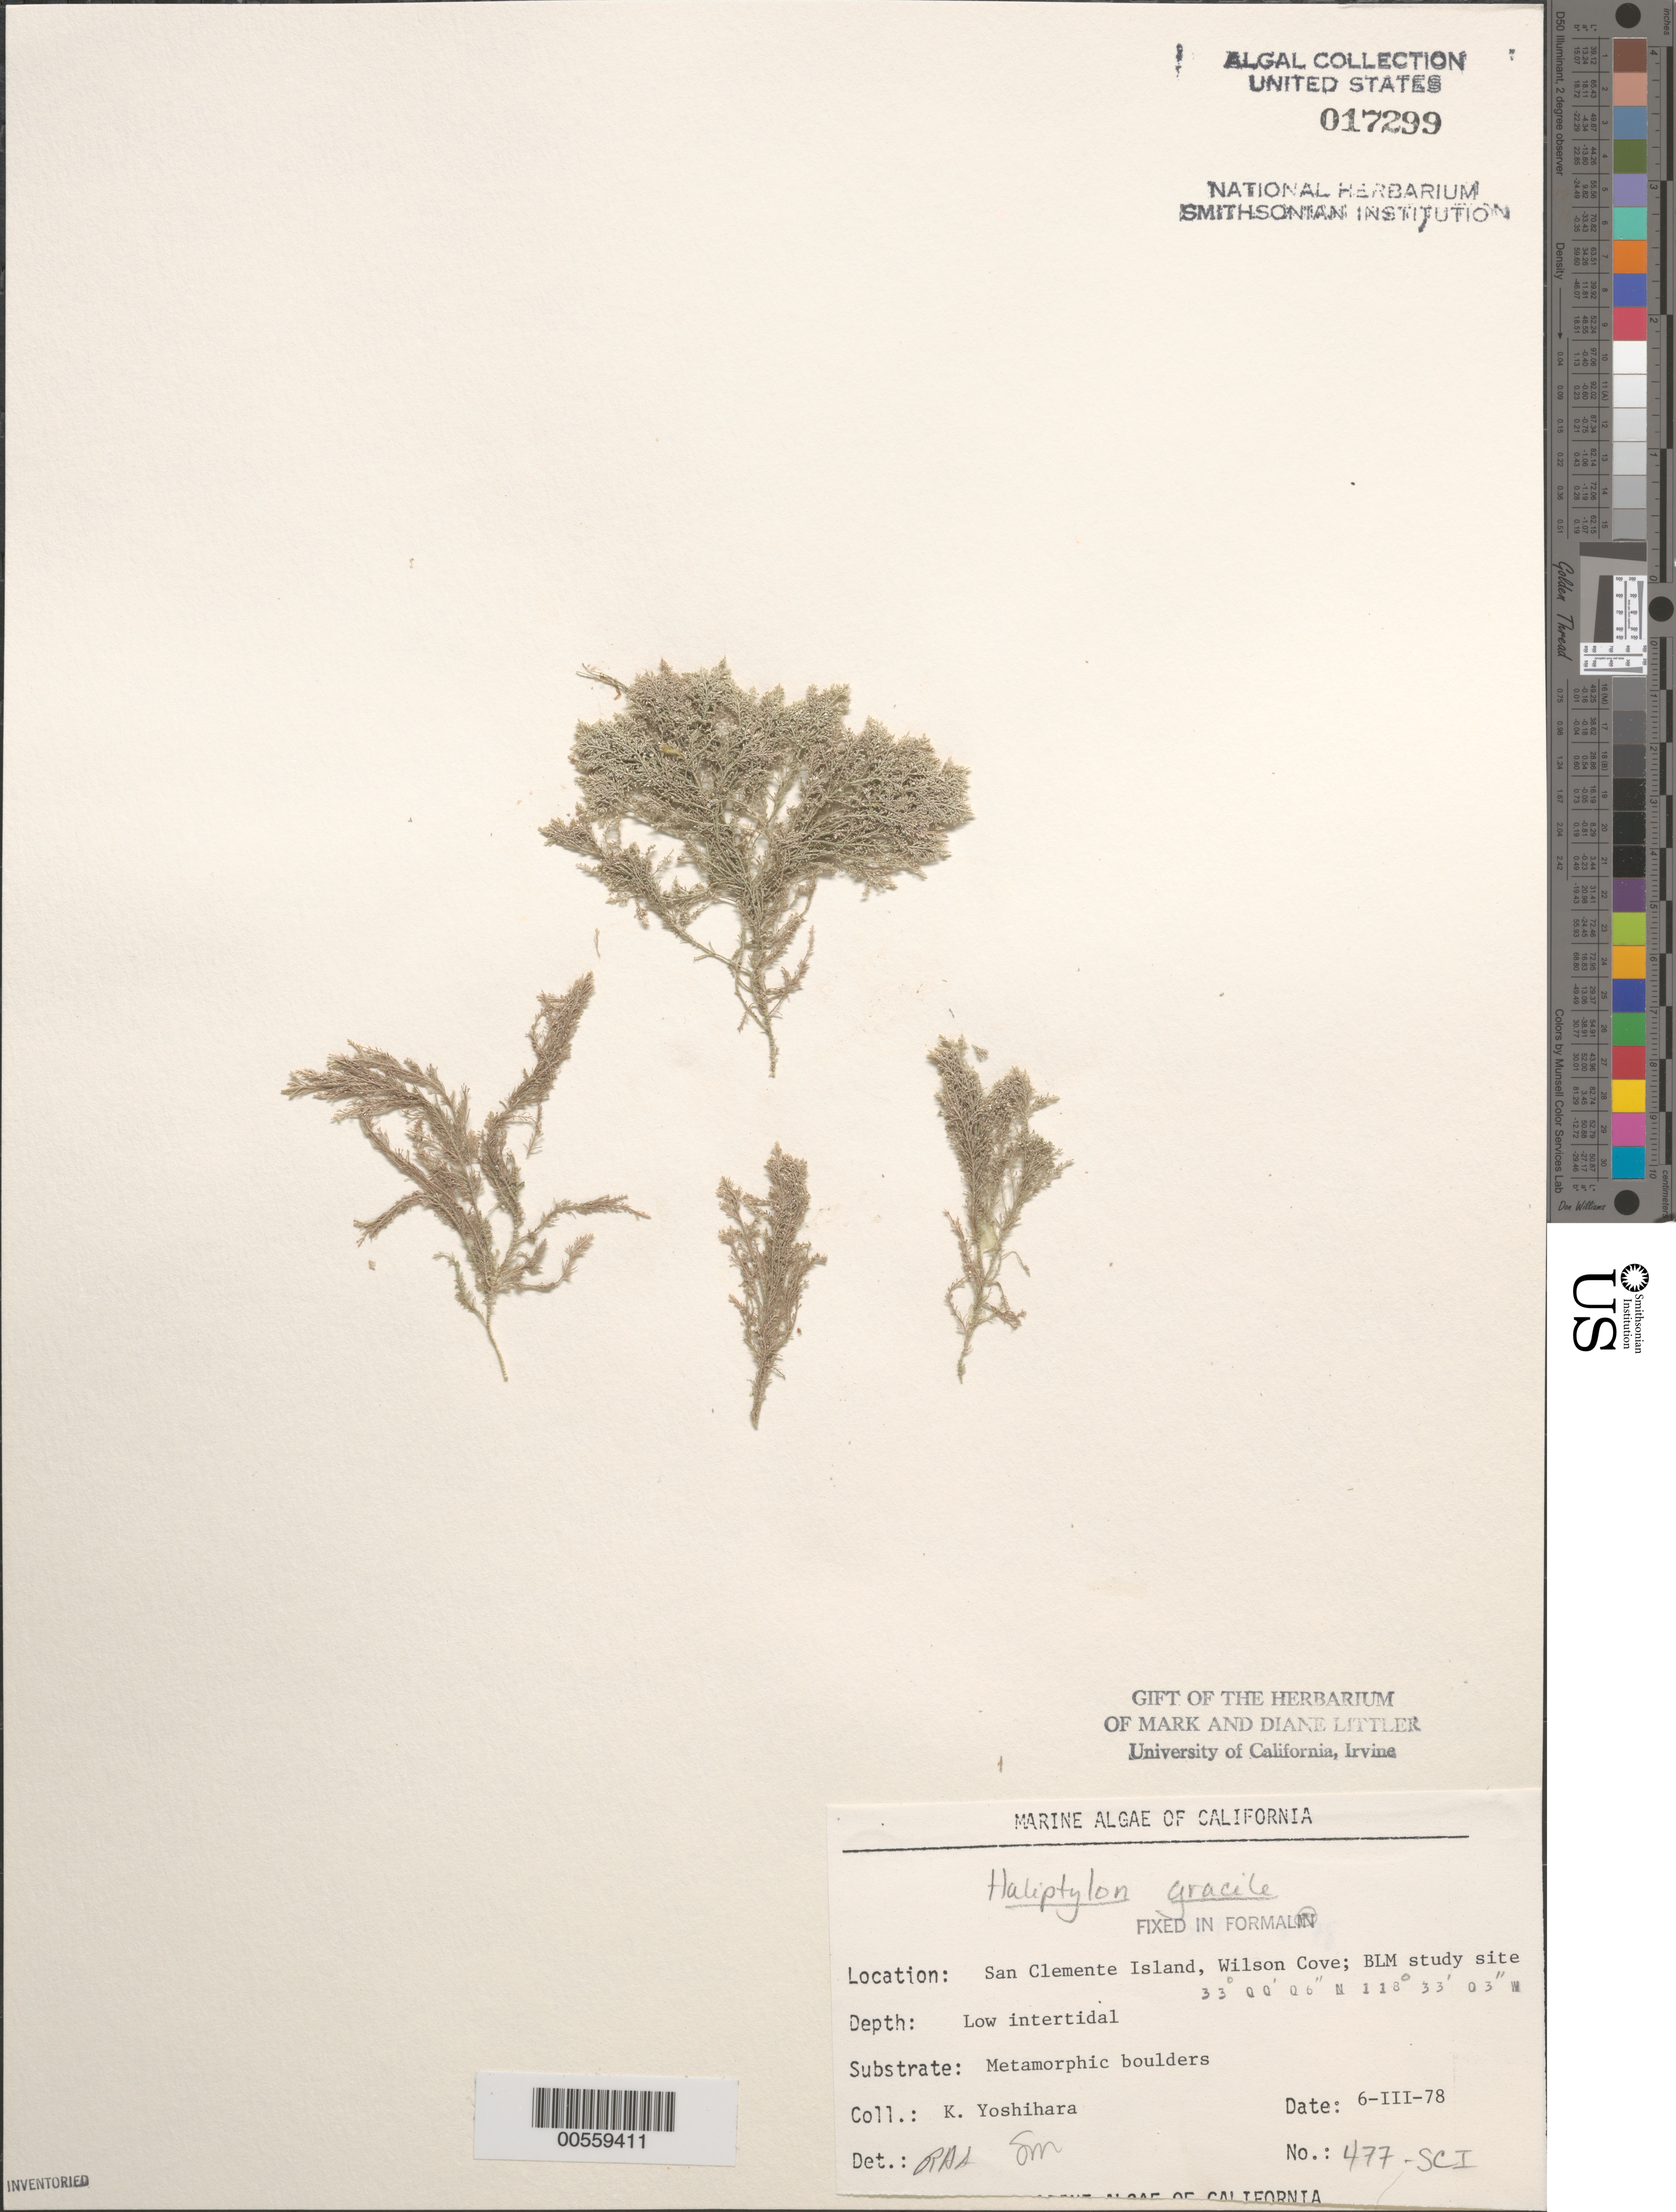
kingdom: Plantae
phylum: Rhodophyta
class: Florideophyceae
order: Corallinales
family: Corallinaceae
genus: Jania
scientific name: Jania rosea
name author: (Lam.) Decne.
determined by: Algae name updating Project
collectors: K. Yoshihara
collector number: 477-sci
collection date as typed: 06 Mar 1978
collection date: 1978-03-06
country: United States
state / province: California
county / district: Los Angeles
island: San Clemente Island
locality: Wilson Cove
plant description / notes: BLM-SOCALBIGHT Rocky Intertidal Survey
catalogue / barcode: US 17299